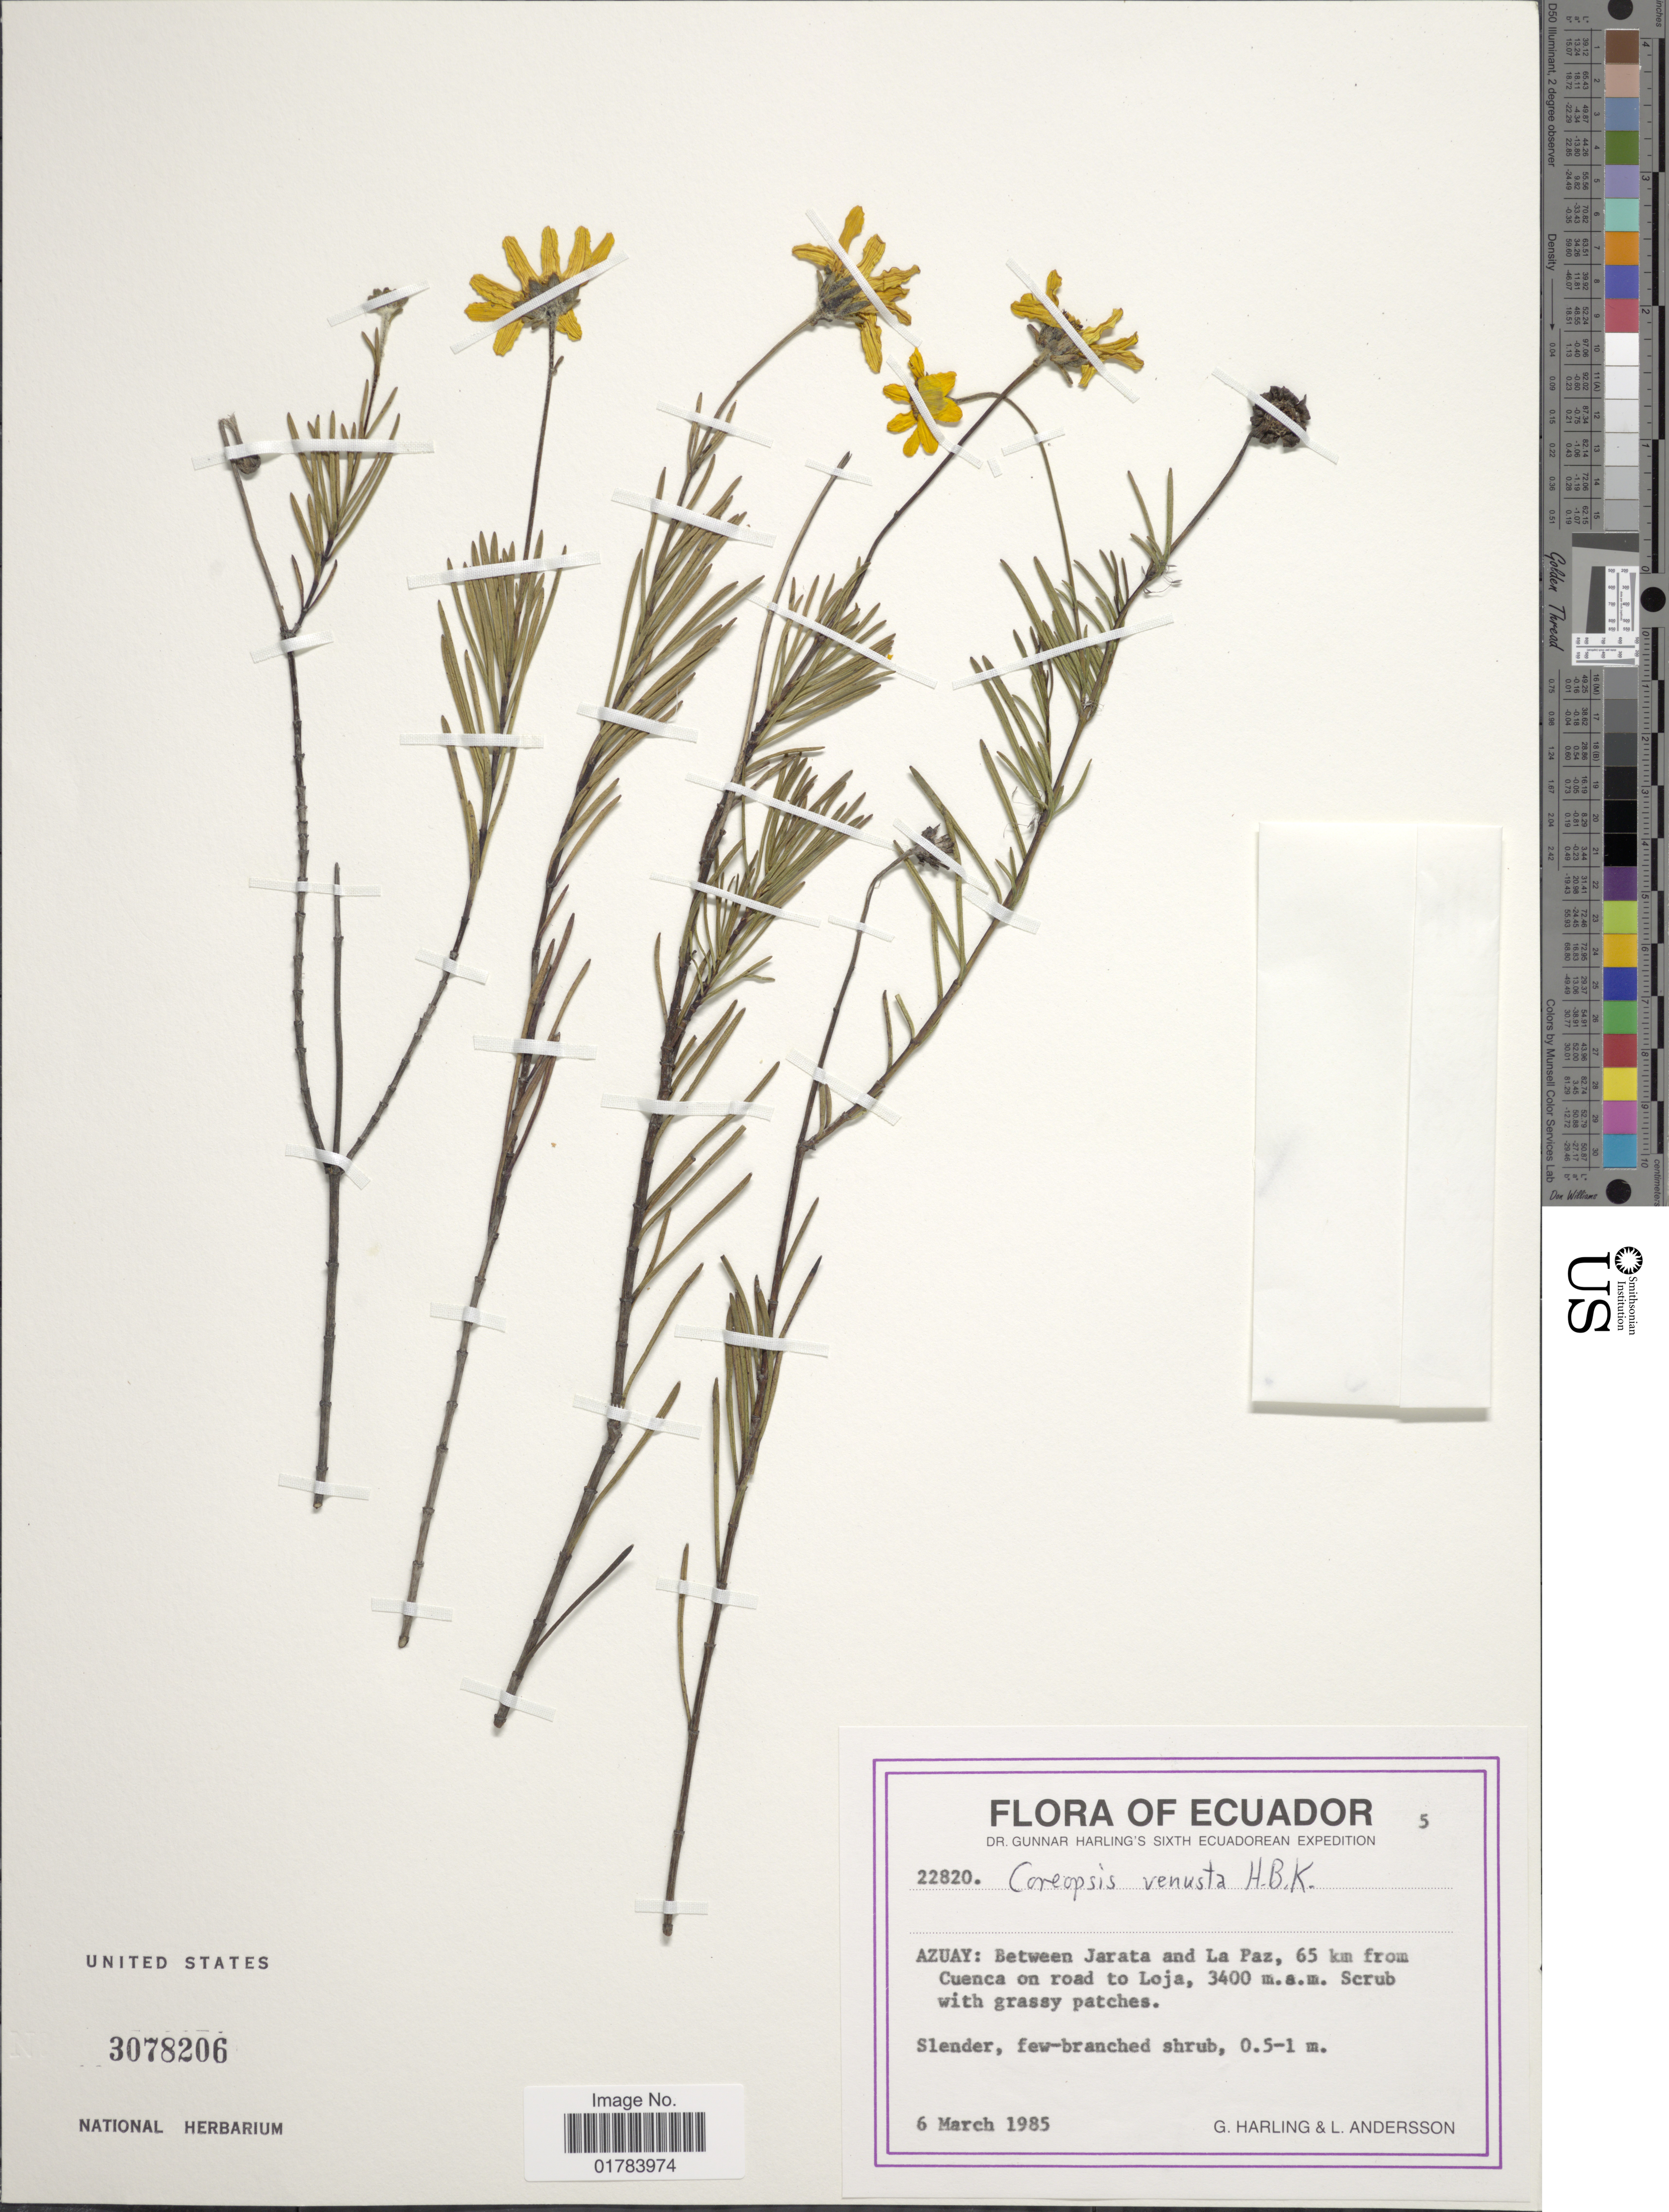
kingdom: Plantae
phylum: Tracheophyta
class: Magnoliopsida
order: Asterales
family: Asteraceae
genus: Coreopsis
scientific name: Coreopsis venusta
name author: Kunth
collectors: G. Harling & L. Andersson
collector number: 22820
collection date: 1985-03-06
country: Ecuador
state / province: Azuay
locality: Between Jarata and La Paz, 65 km from Cuenca on road to Loja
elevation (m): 3400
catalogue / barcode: US 3078206